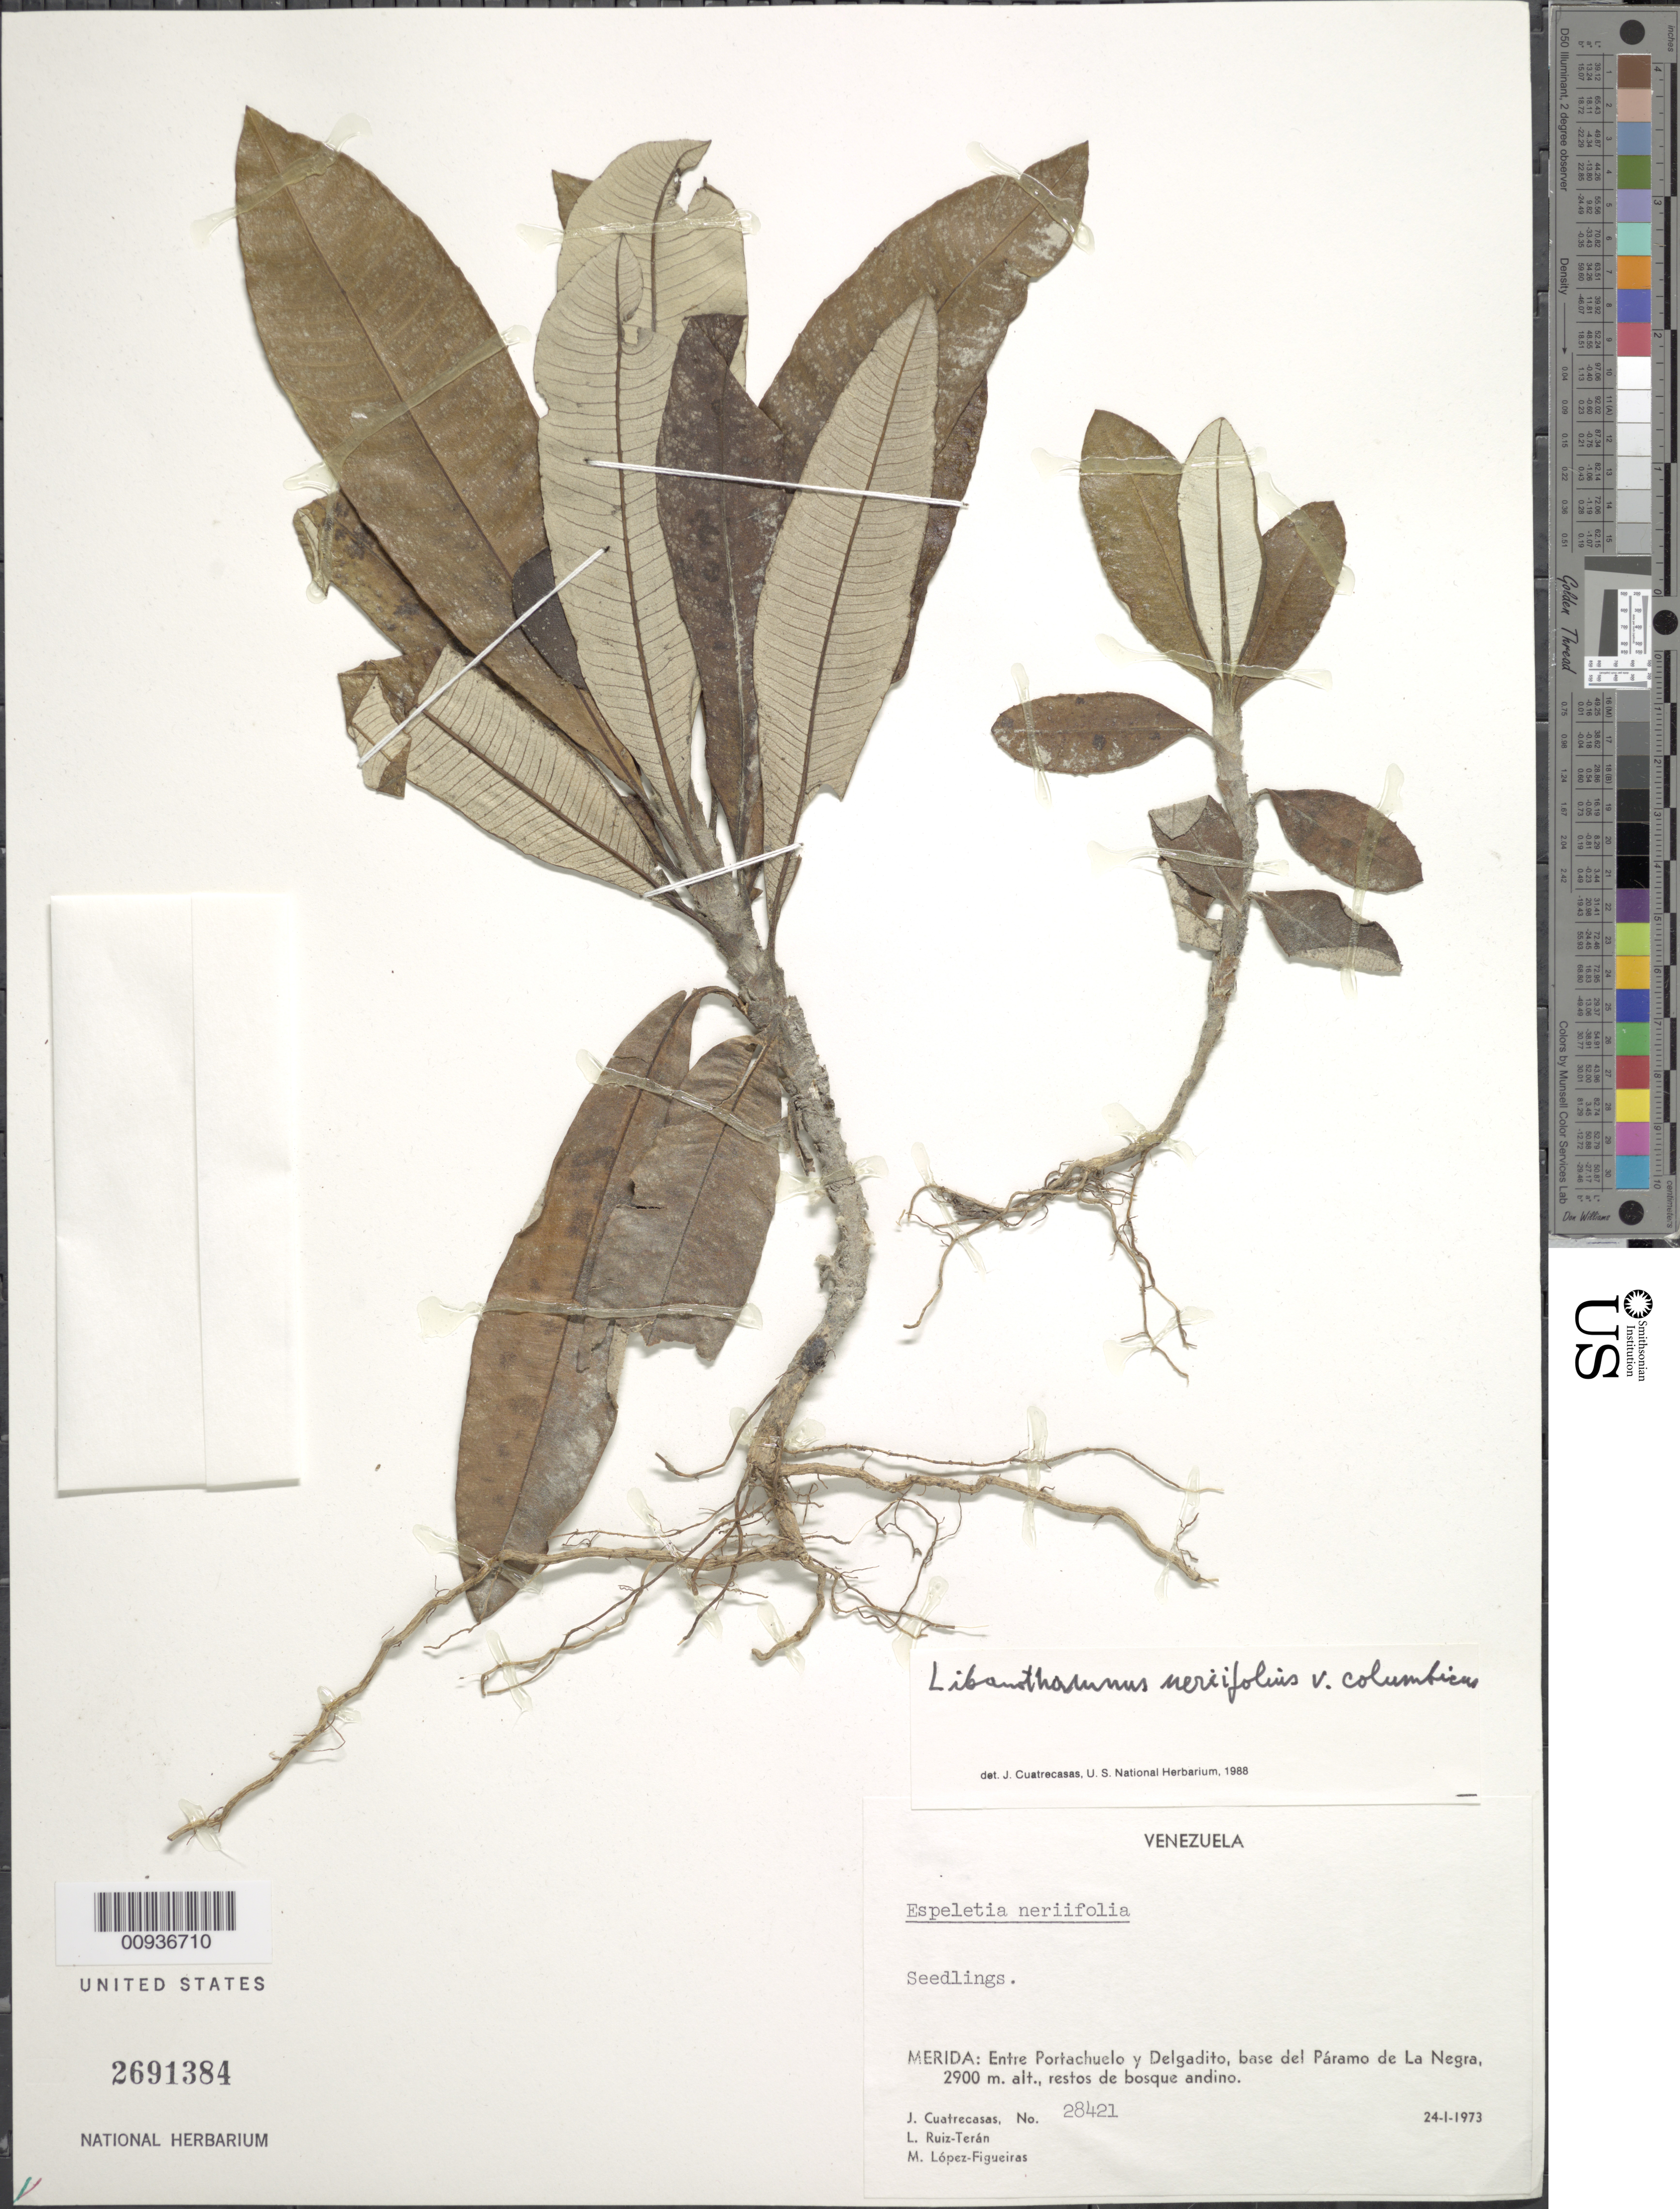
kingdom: Plantae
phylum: Tracheophyta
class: Magnoliopsida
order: Asterales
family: Asteraceae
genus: Libanothamnus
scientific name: Libanothamnus neriifolius var. columbicus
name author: (Cuatrec.) Cuatrec.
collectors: J. Cuatrecasas, L. E. Ruíz-Terán & M. López Figueiras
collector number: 28421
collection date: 1973-01-24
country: Venezuela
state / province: Mérida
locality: Páramo de La Negra. Entre Portachuelo y Delgadito, base del páramo de La Negra.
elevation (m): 2900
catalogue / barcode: US 2691384